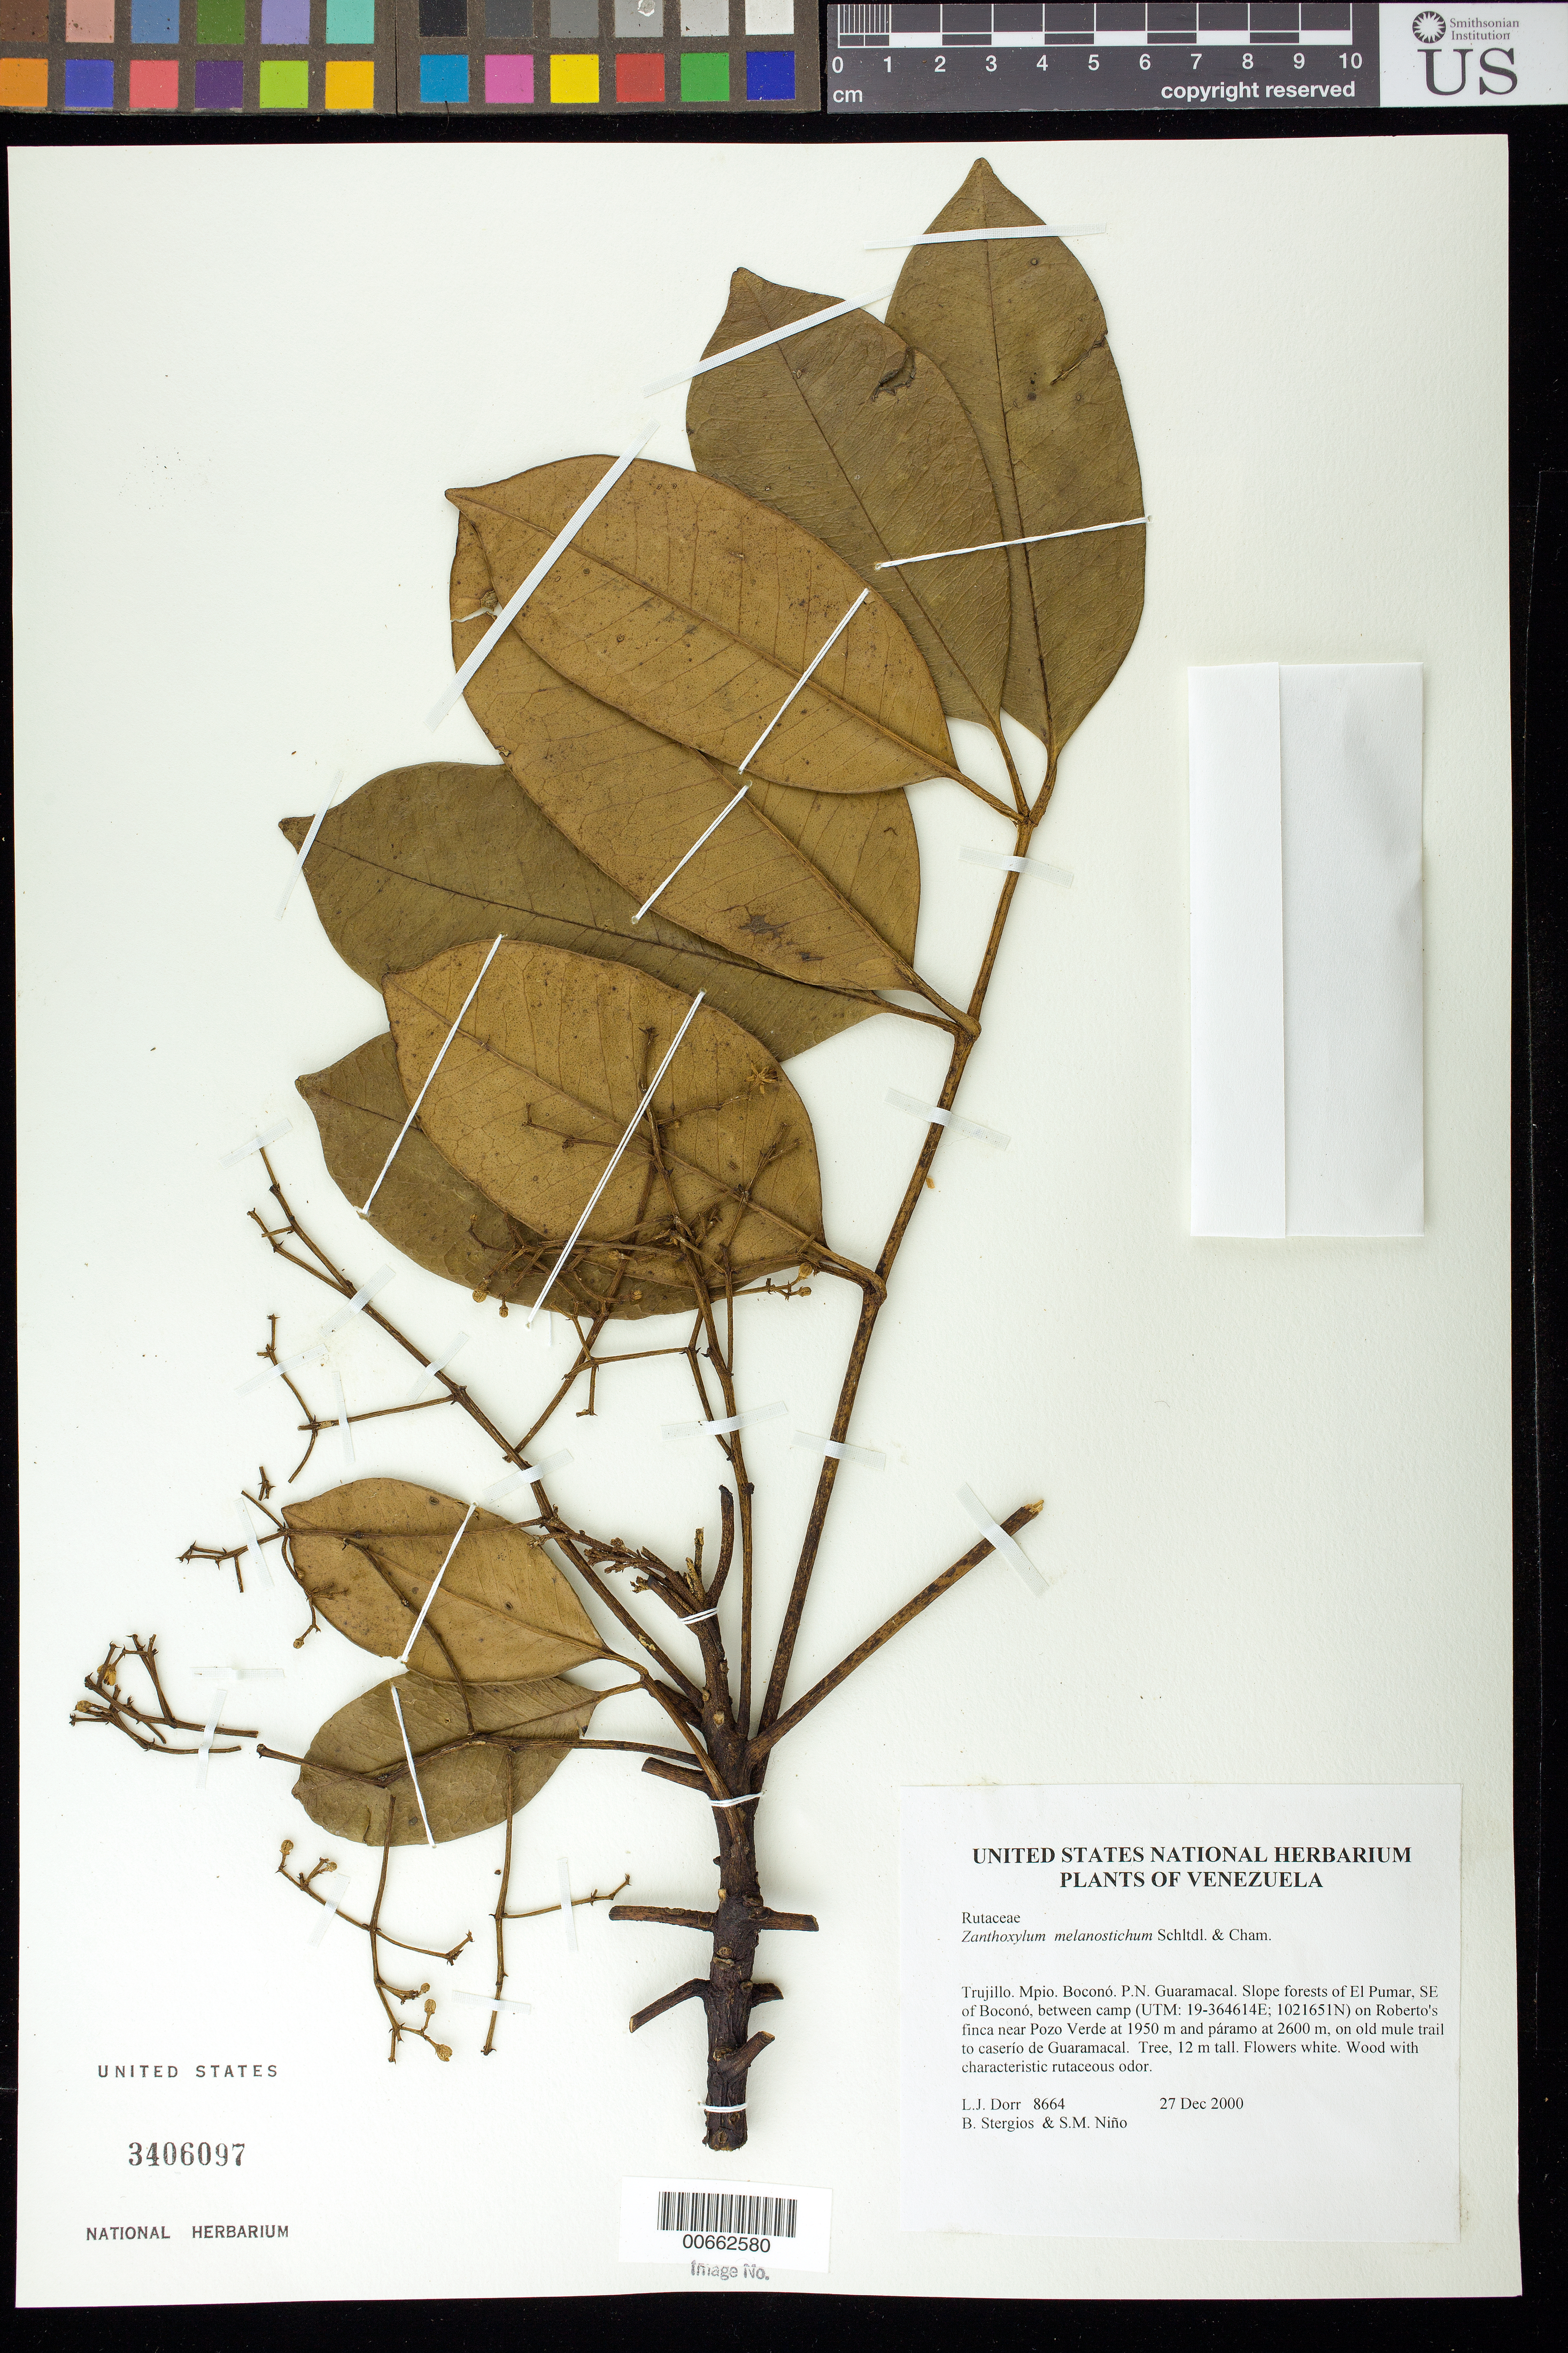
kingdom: Plantae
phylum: Tracheophyta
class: Magnoliopsida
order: Sapindales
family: Rutaceae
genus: Zanthoxylum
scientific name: Zanthoxylum melanostictum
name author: Schltdl. & Cham.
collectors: L. J. Dorr, B. G. Stergios & S. M. Niño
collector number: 8664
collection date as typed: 27 Dec 2000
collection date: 2000-12-27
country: Venezuela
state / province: Trujillo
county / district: Boconó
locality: Parque Nacional Guaramacal. El Pumar, SE of Boconó, between camp on Roberto's finca near Pozo Verde at 1950 m and páramo at 2600 m, on old mule trail to caserío de Guaramacal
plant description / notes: COL, CTES, PORT, US, VEN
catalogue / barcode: US 3406097